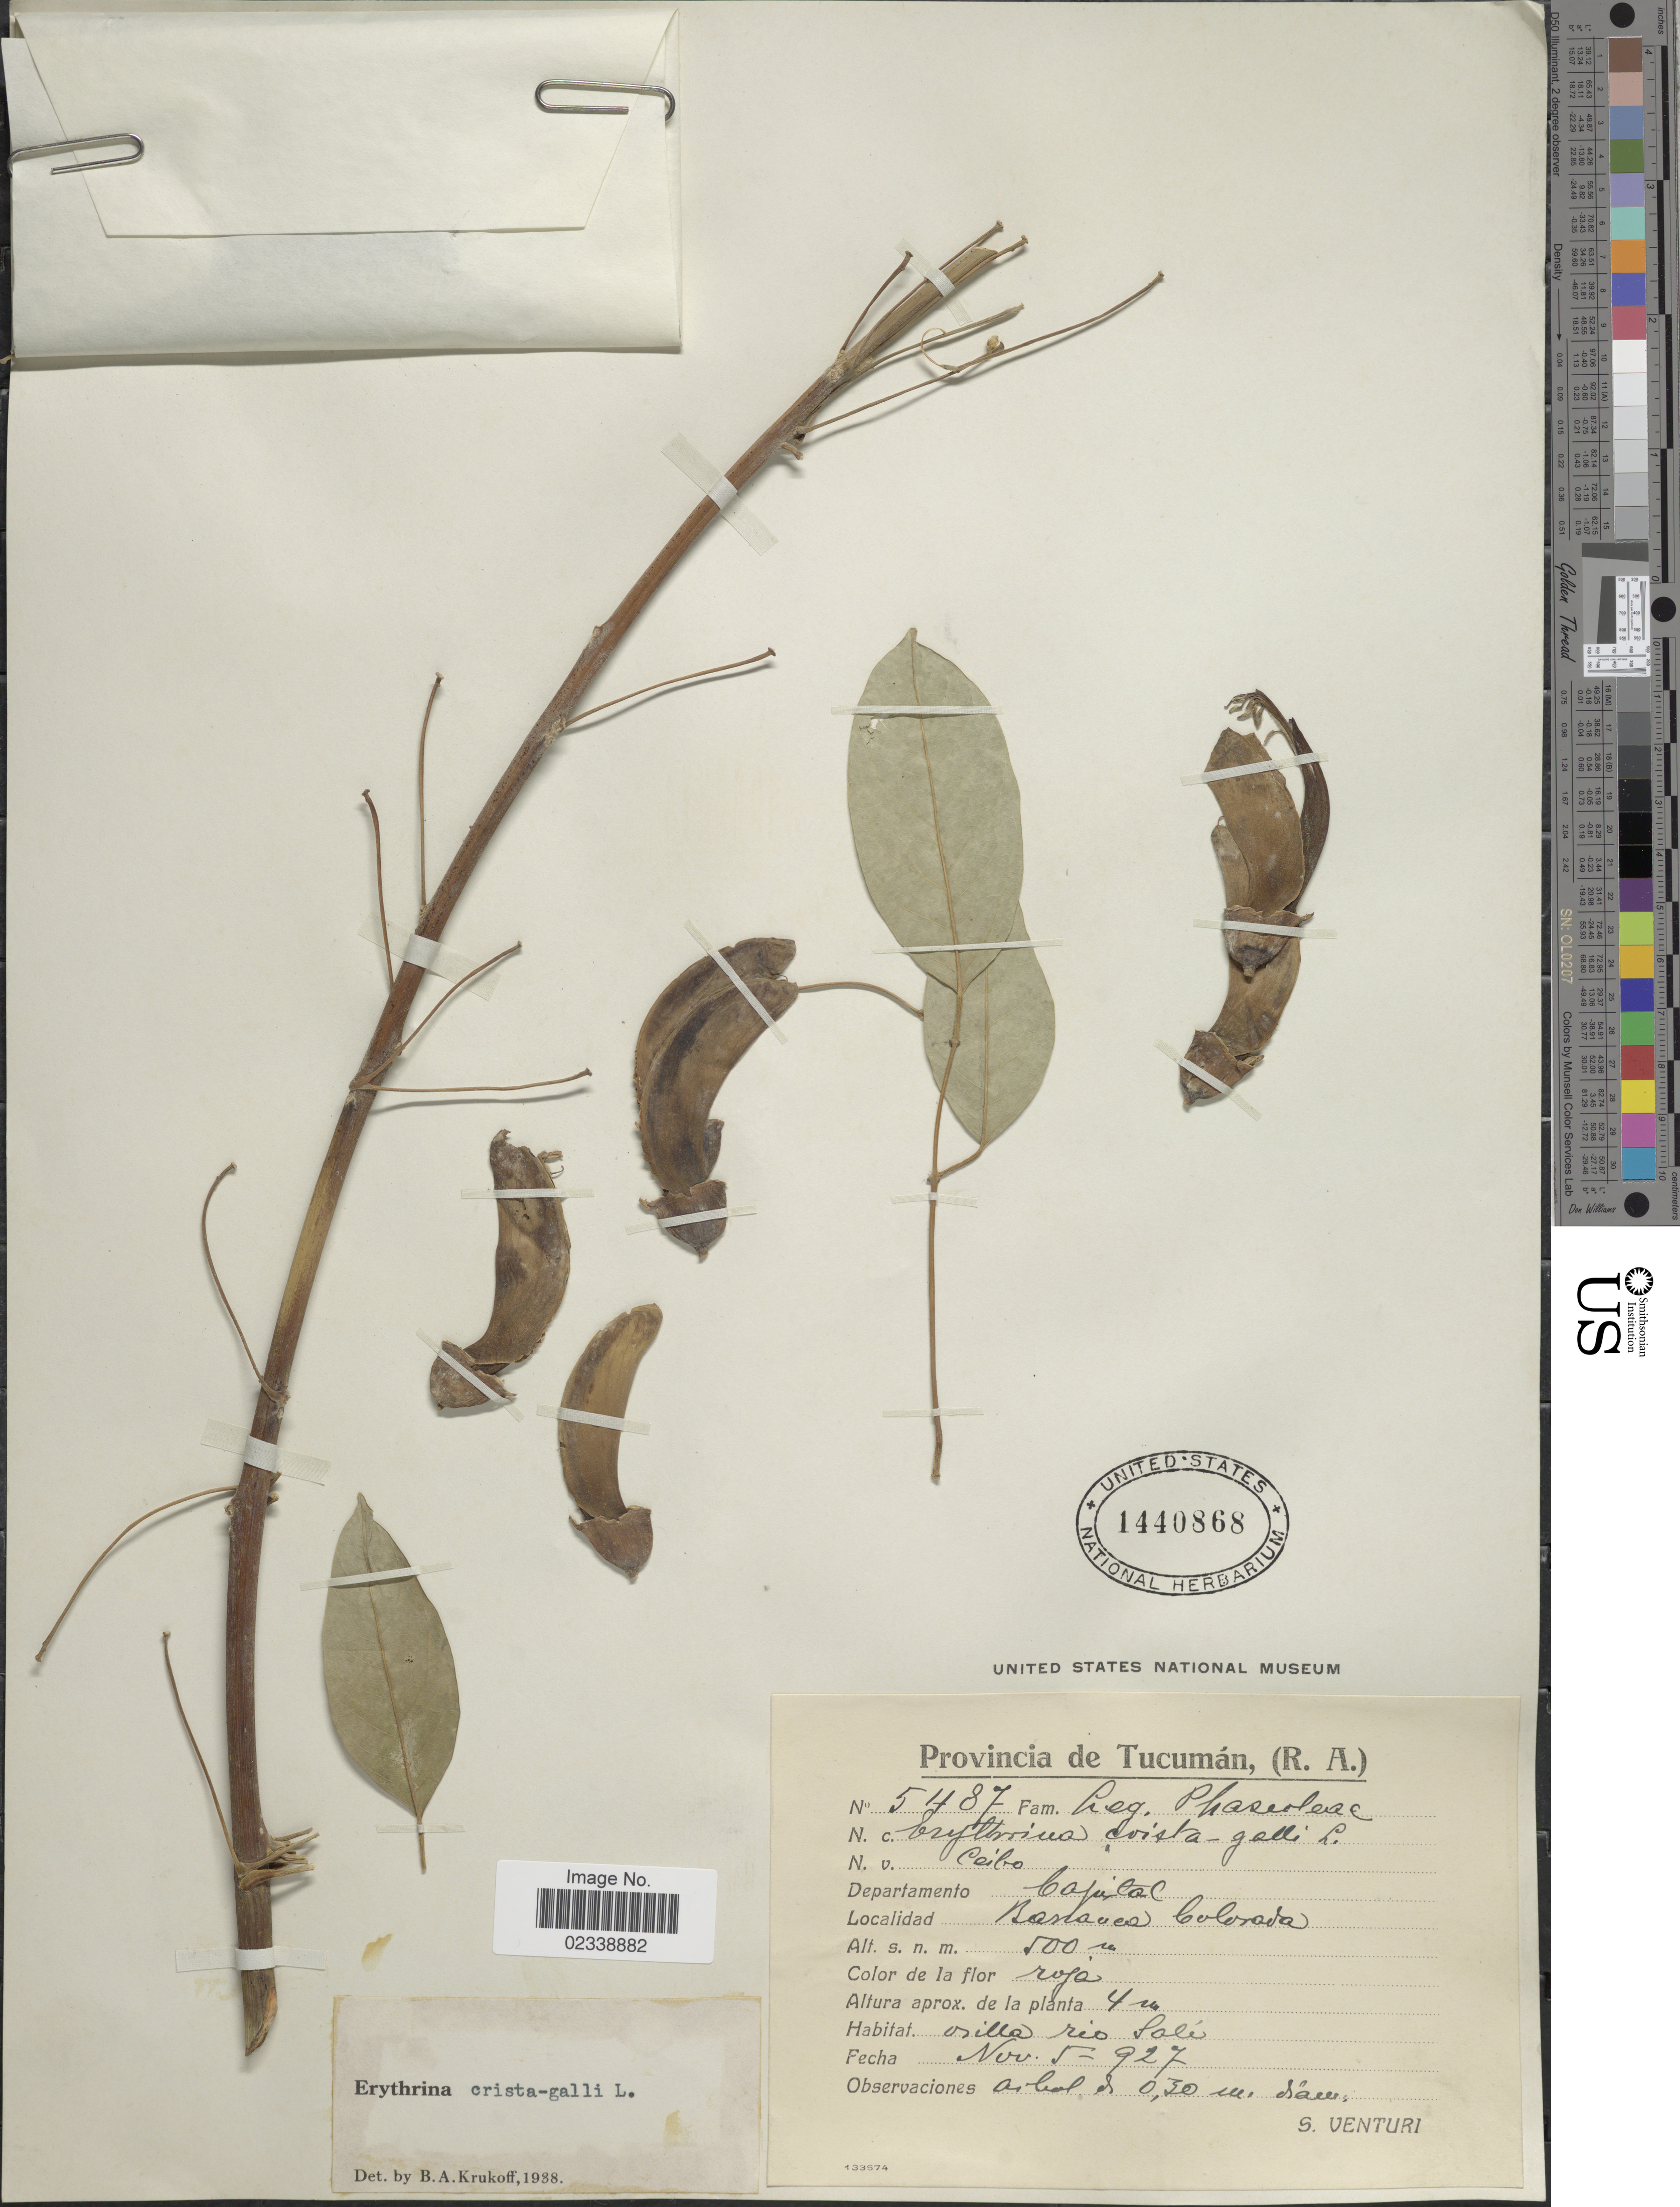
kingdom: Plantae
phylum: Tracheophyta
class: Magnoliopsida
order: Fabales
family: Fabaceae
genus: Erythrina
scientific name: Erythrina crista-galli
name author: L.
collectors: S. Venturi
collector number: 5487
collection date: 1927-11-05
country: Argentina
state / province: Tucuman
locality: Departamento Capital, Barranca Colorada.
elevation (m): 500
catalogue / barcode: US 1440868